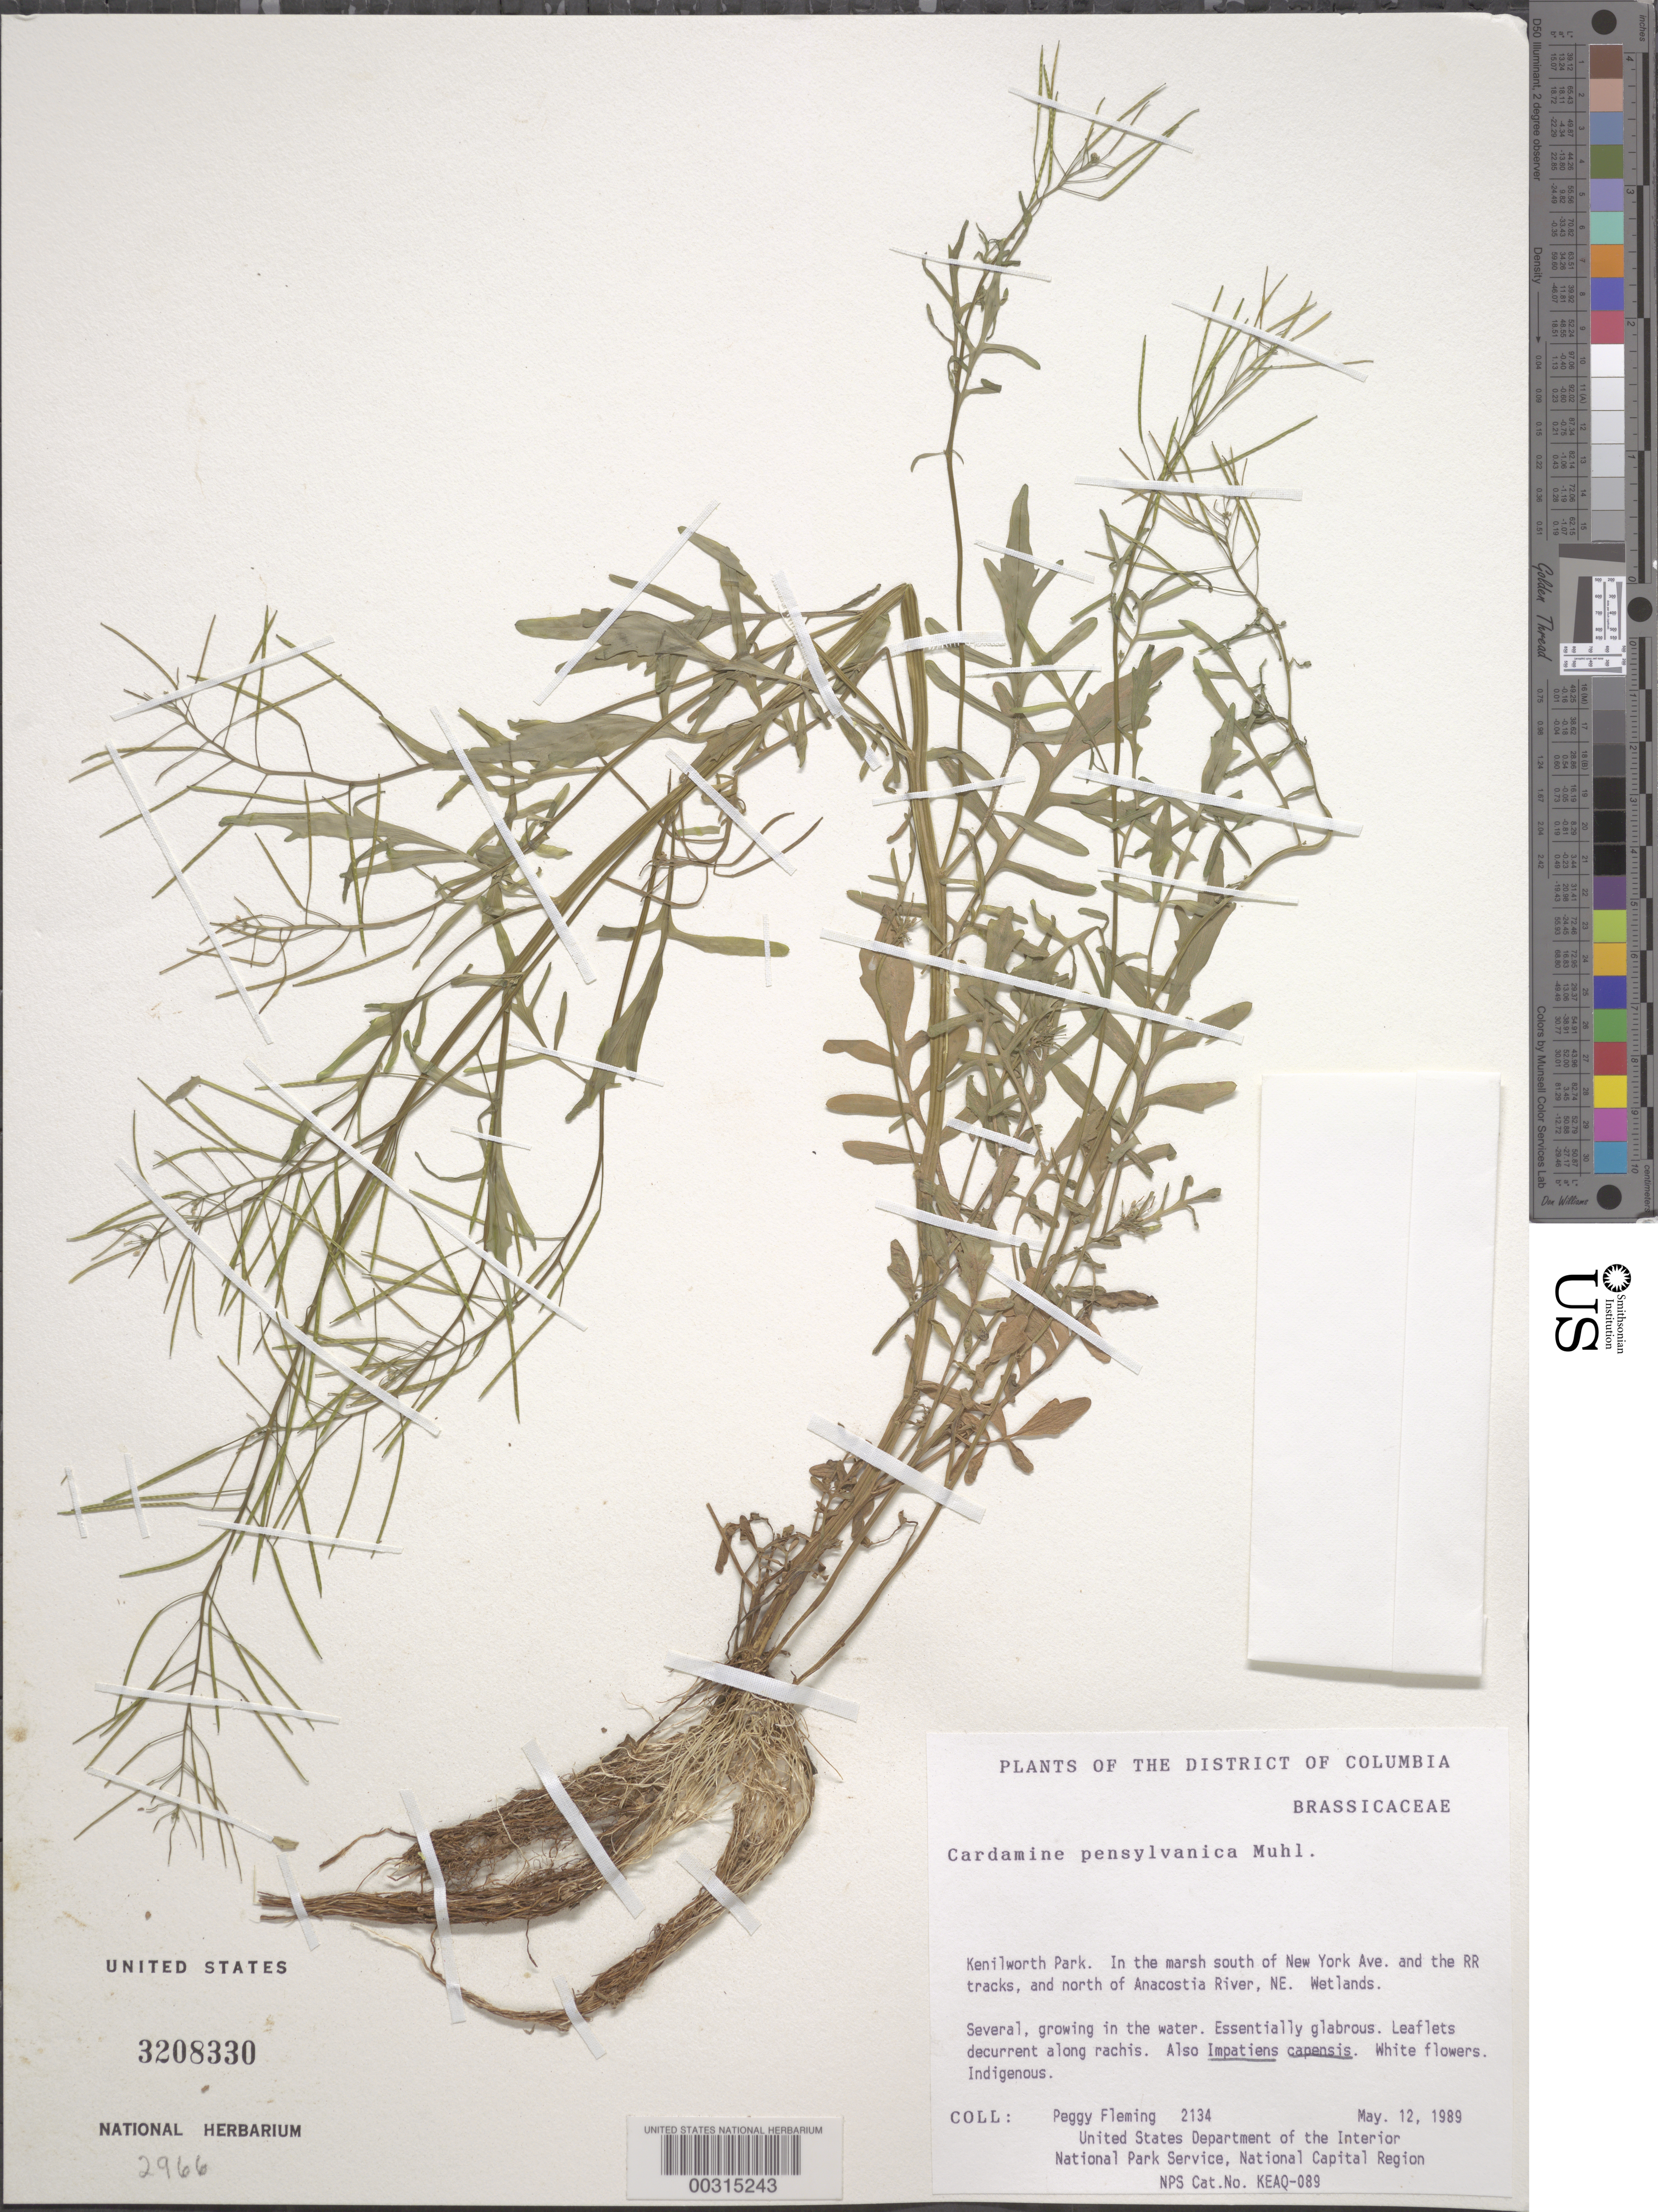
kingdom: Plantae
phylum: Tracheophyta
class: Magnoliopsida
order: Brassicales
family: Brassicaceae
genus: Cardamine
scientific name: Cardamine pensylvanica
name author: Muhl. ex Willd.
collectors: P. Fleming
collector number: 2134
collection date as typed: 12 May 1989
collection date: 1989-05-12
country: United States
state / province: District of Columbia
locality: Kenilworth Park, Marsh S of New York Ave. and the RR Tracks, N of Anacosta River, NE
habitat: Wetlands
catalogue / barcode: US 3208330